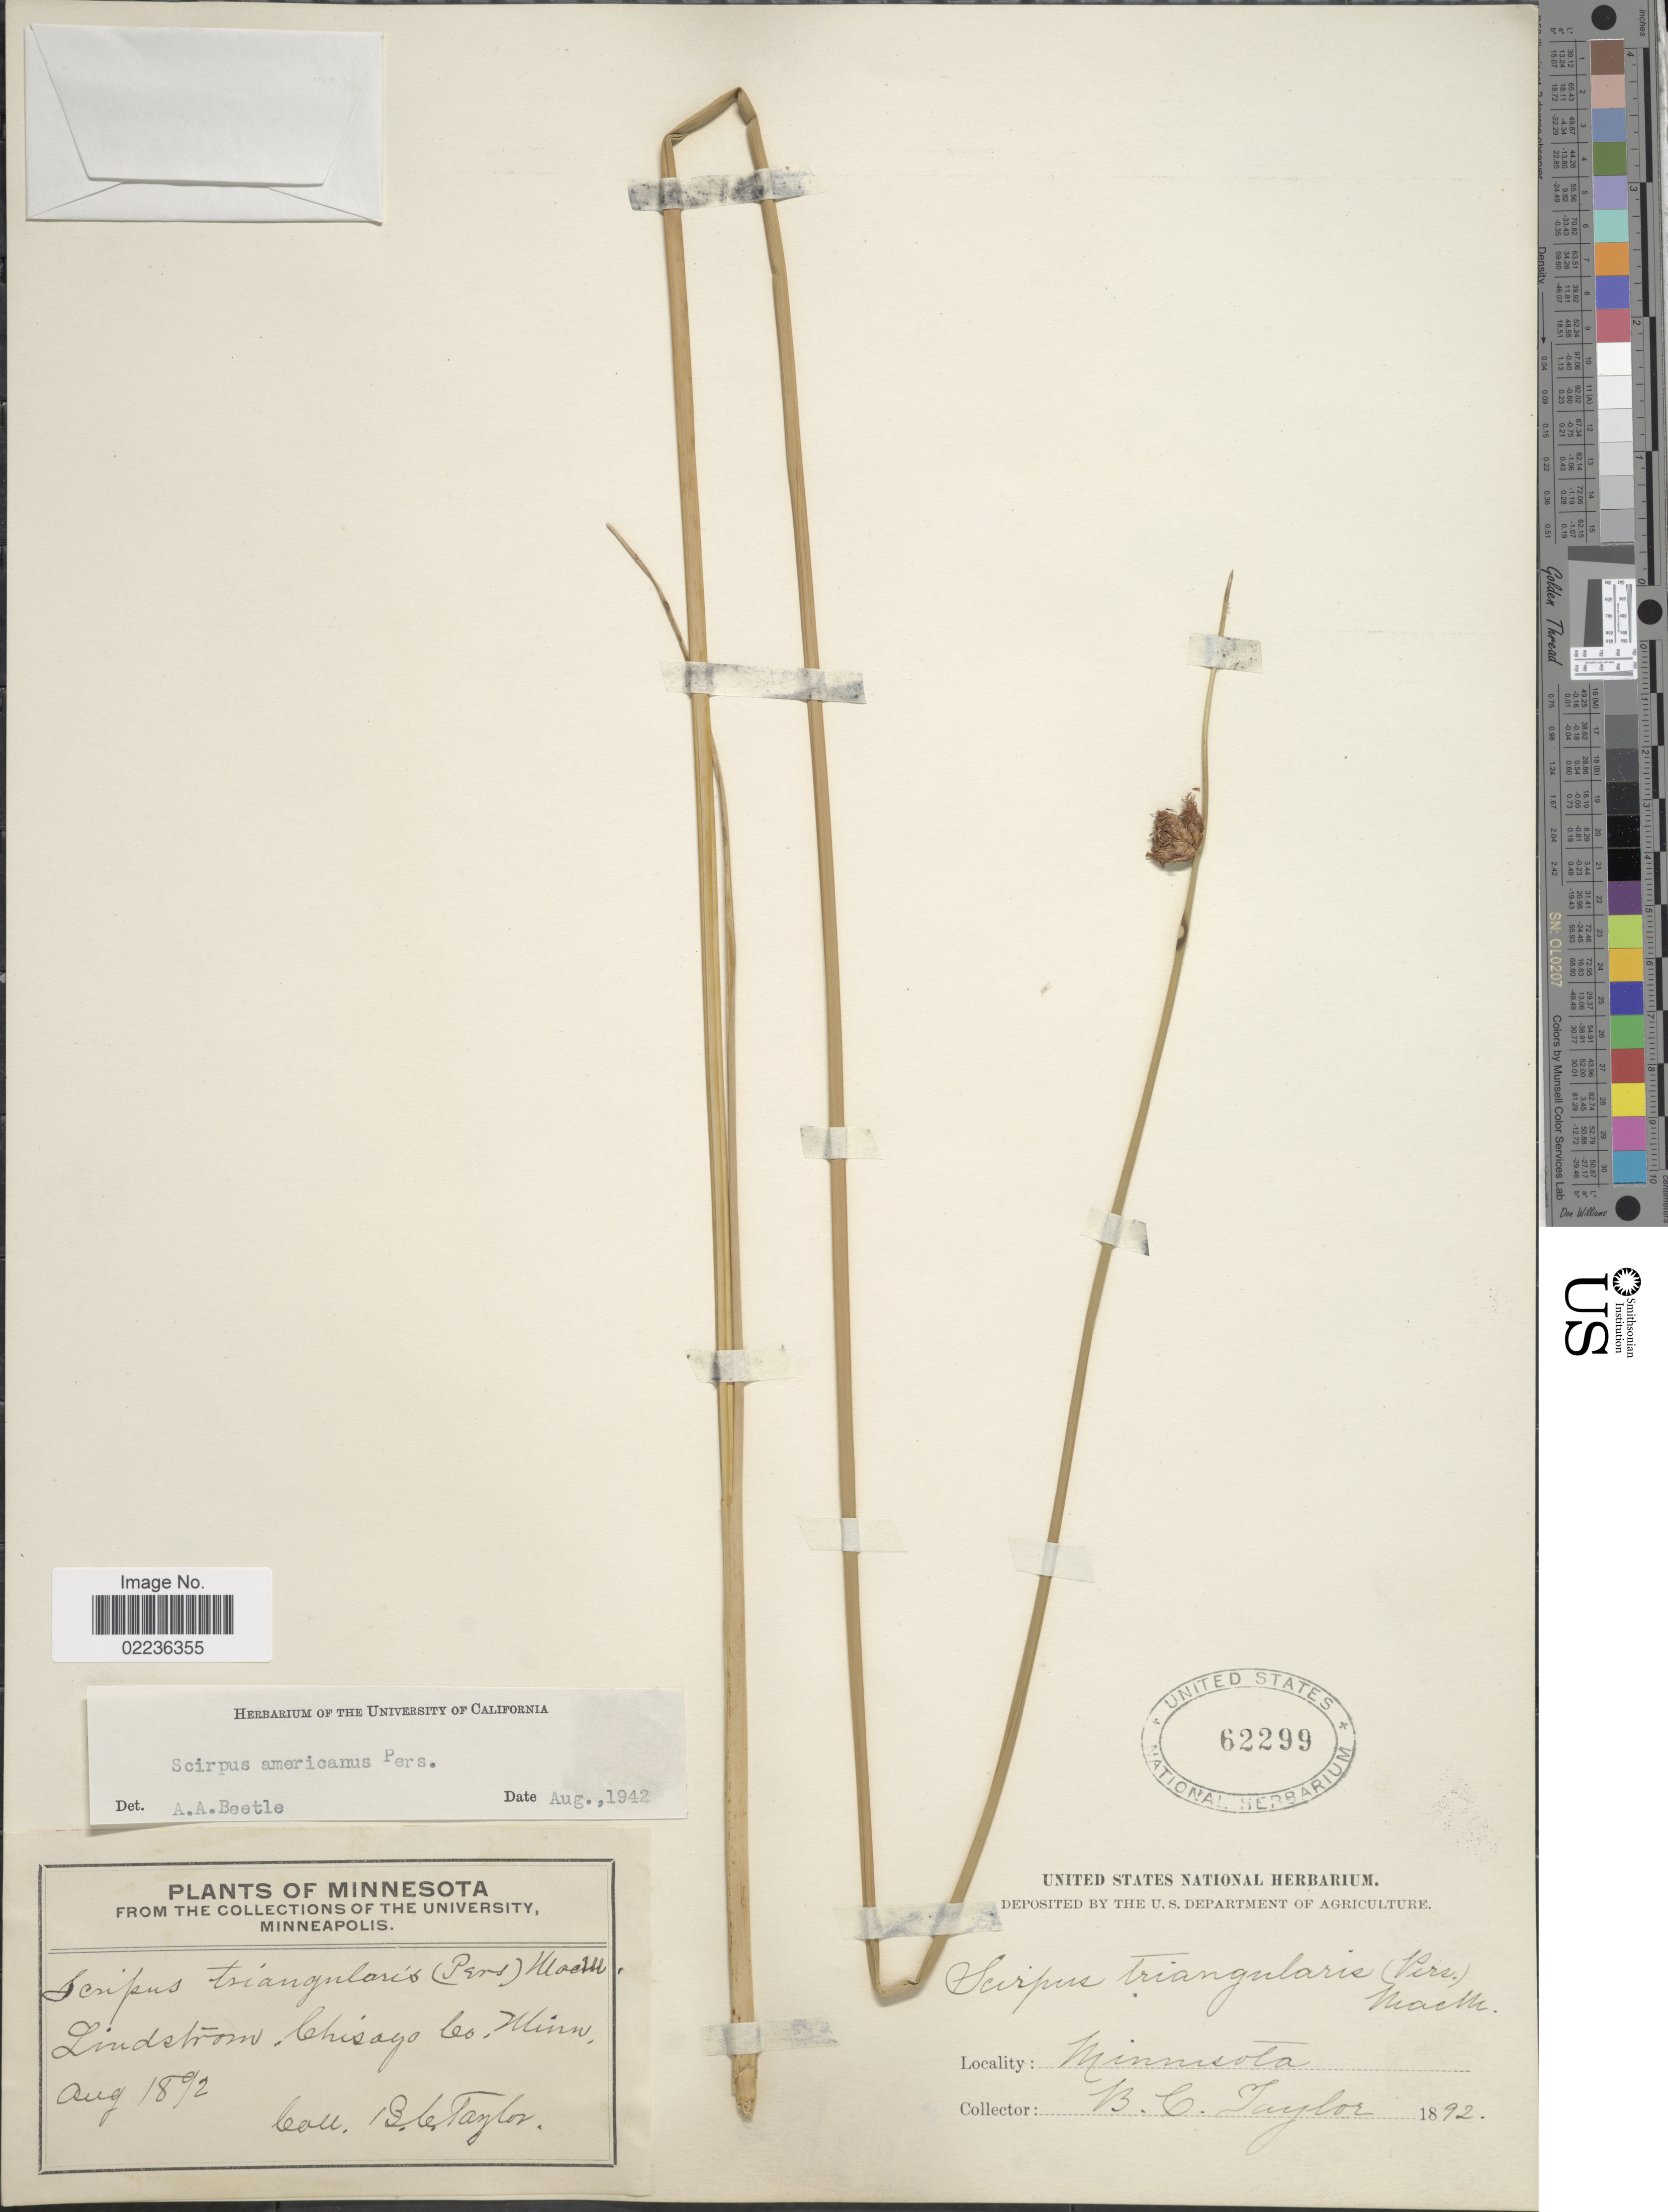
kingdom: Plantae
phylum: Tracheophyta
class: Liliopsida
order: Poales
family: Cyperaceae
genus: Schoenoplectus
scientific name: Schoenoplectus pungens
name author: (Vahl) Palla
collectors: B. C. Taylor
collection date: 1892-08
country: United States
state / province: Minnesota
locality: Lindstrom, Chicago Co.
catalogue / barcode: US 62299